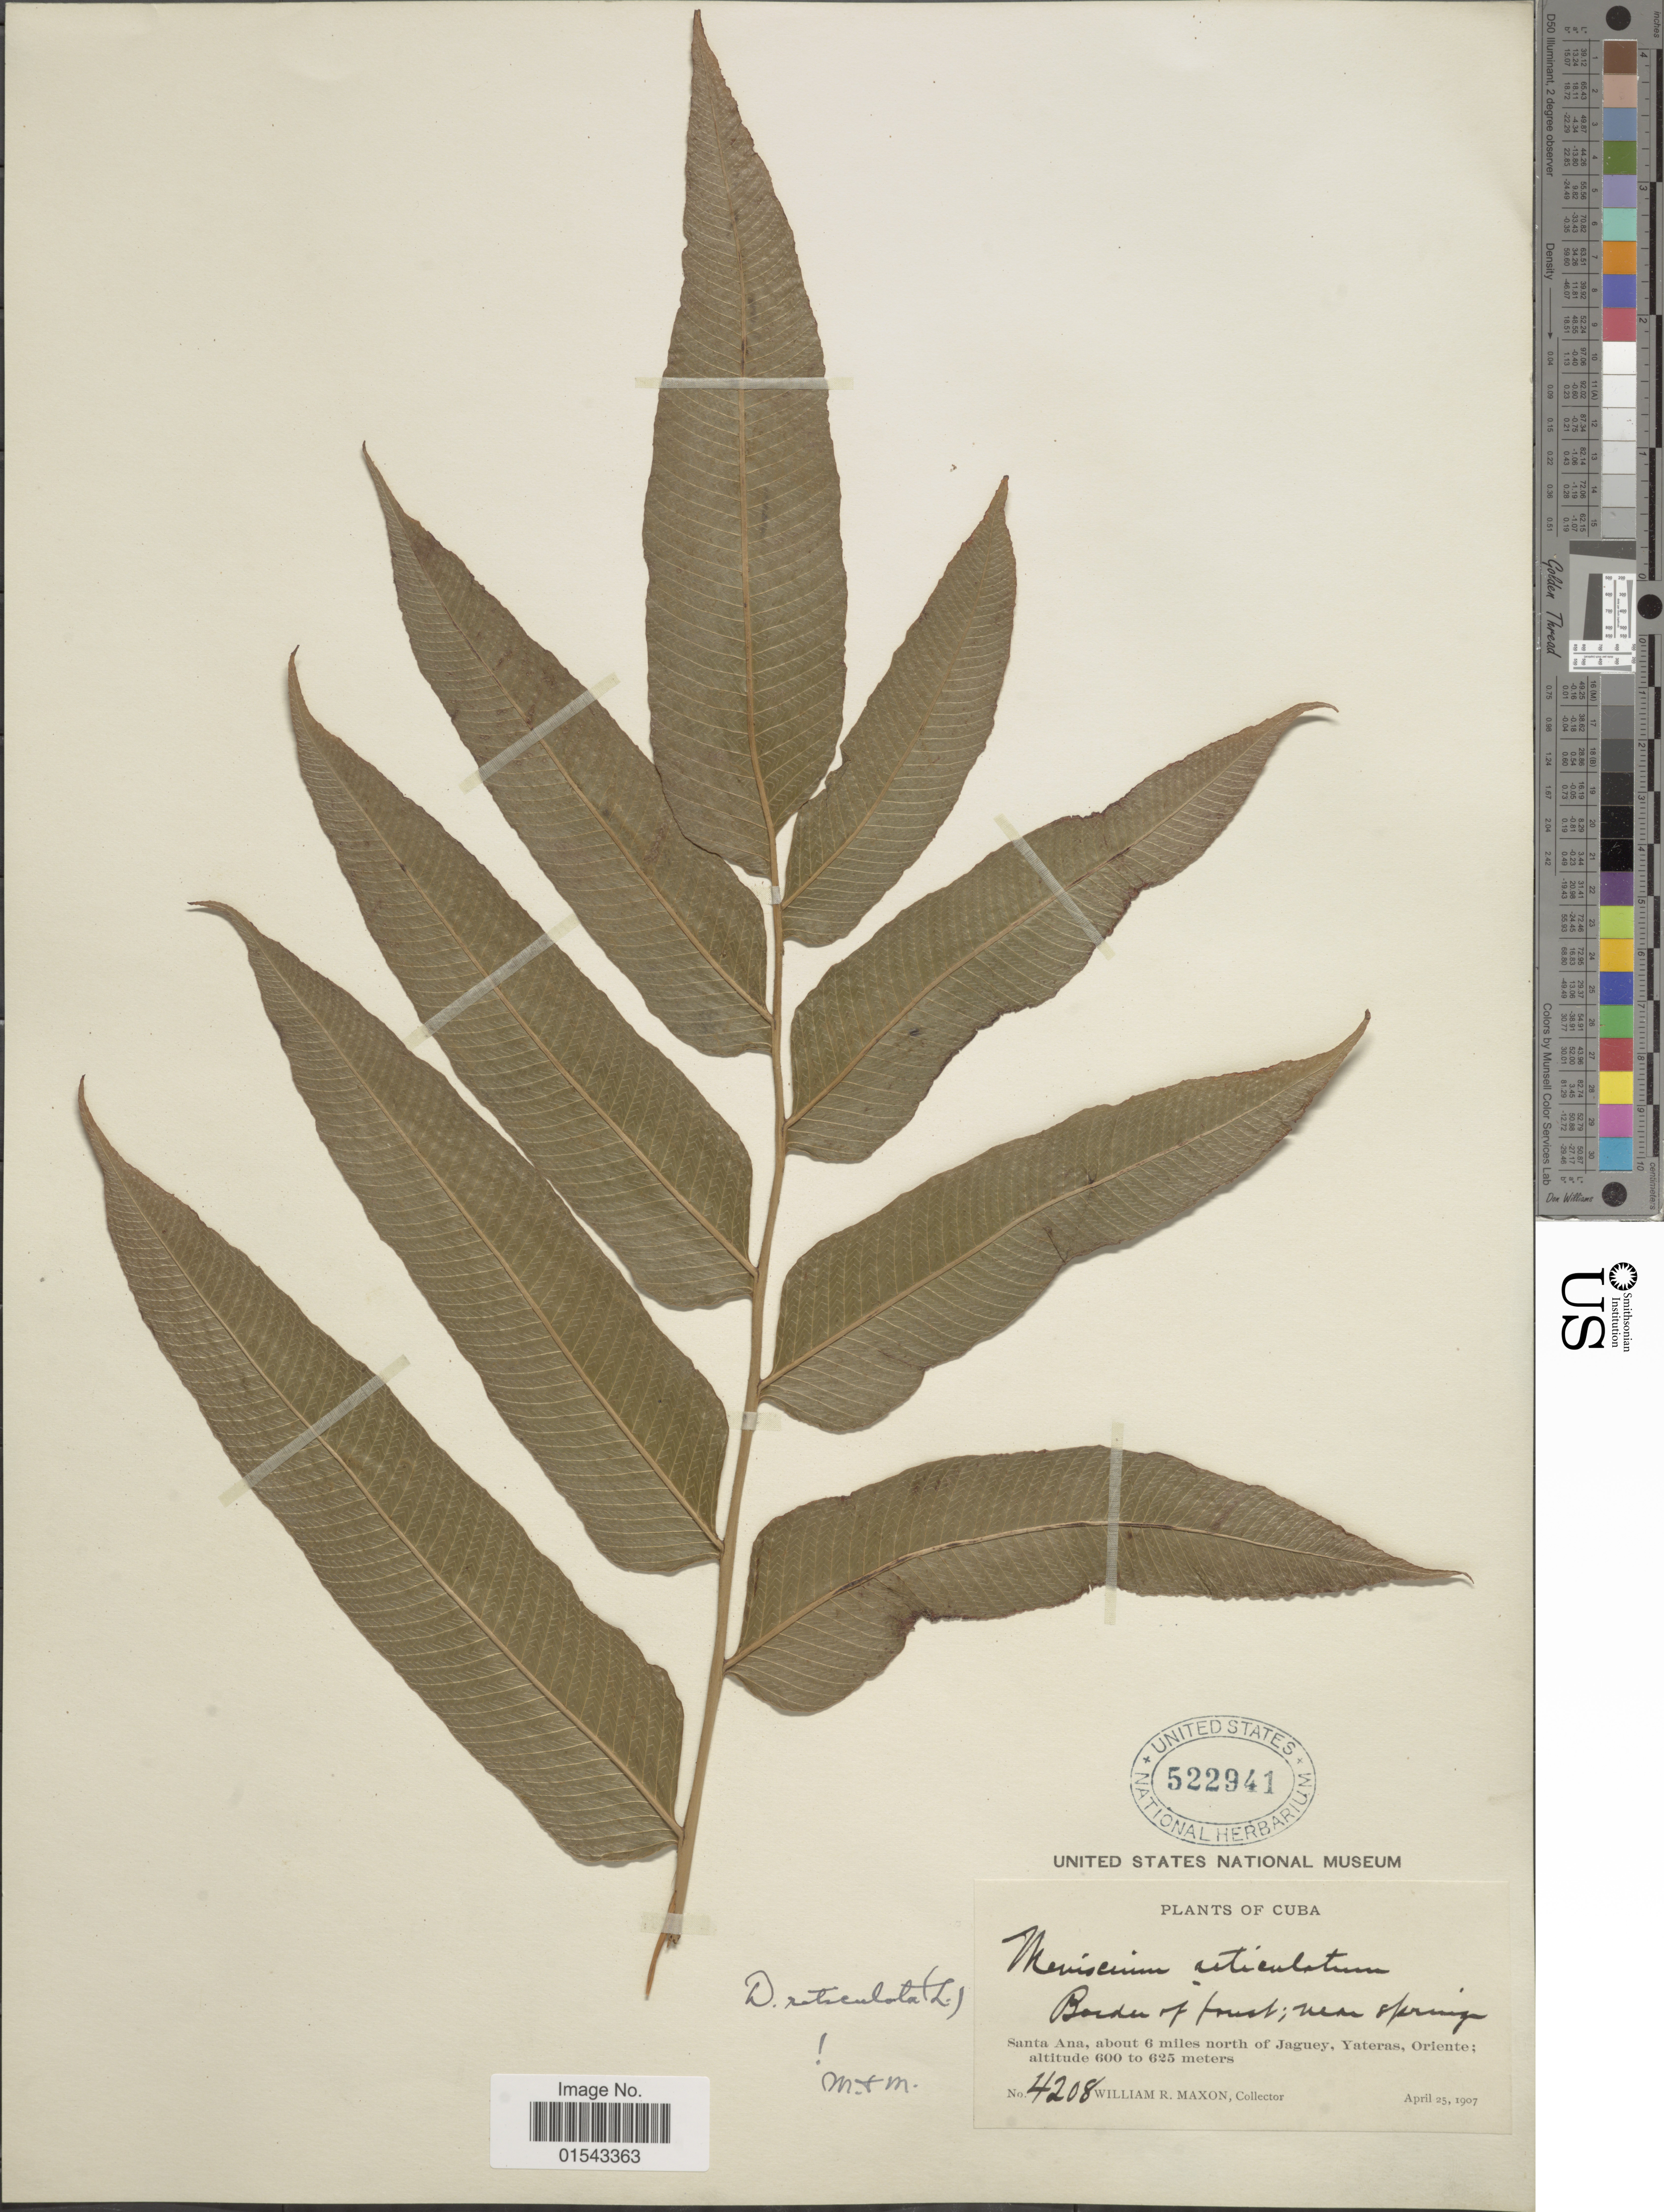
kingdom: Plantae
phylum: Tracheophyta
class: Polypodiopsida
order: Polypodiales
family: Thelypteridaceae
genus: Meniscium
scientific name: Meniscium reticulatum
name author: (L.) Sw.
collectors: W. R. Maxon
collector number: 4208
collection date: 1907-04-25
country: Cuba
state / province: Oriente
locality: Santa Ana, about 6 miles north of Jaguey, Yateras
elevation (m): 600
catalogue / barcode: US 522941